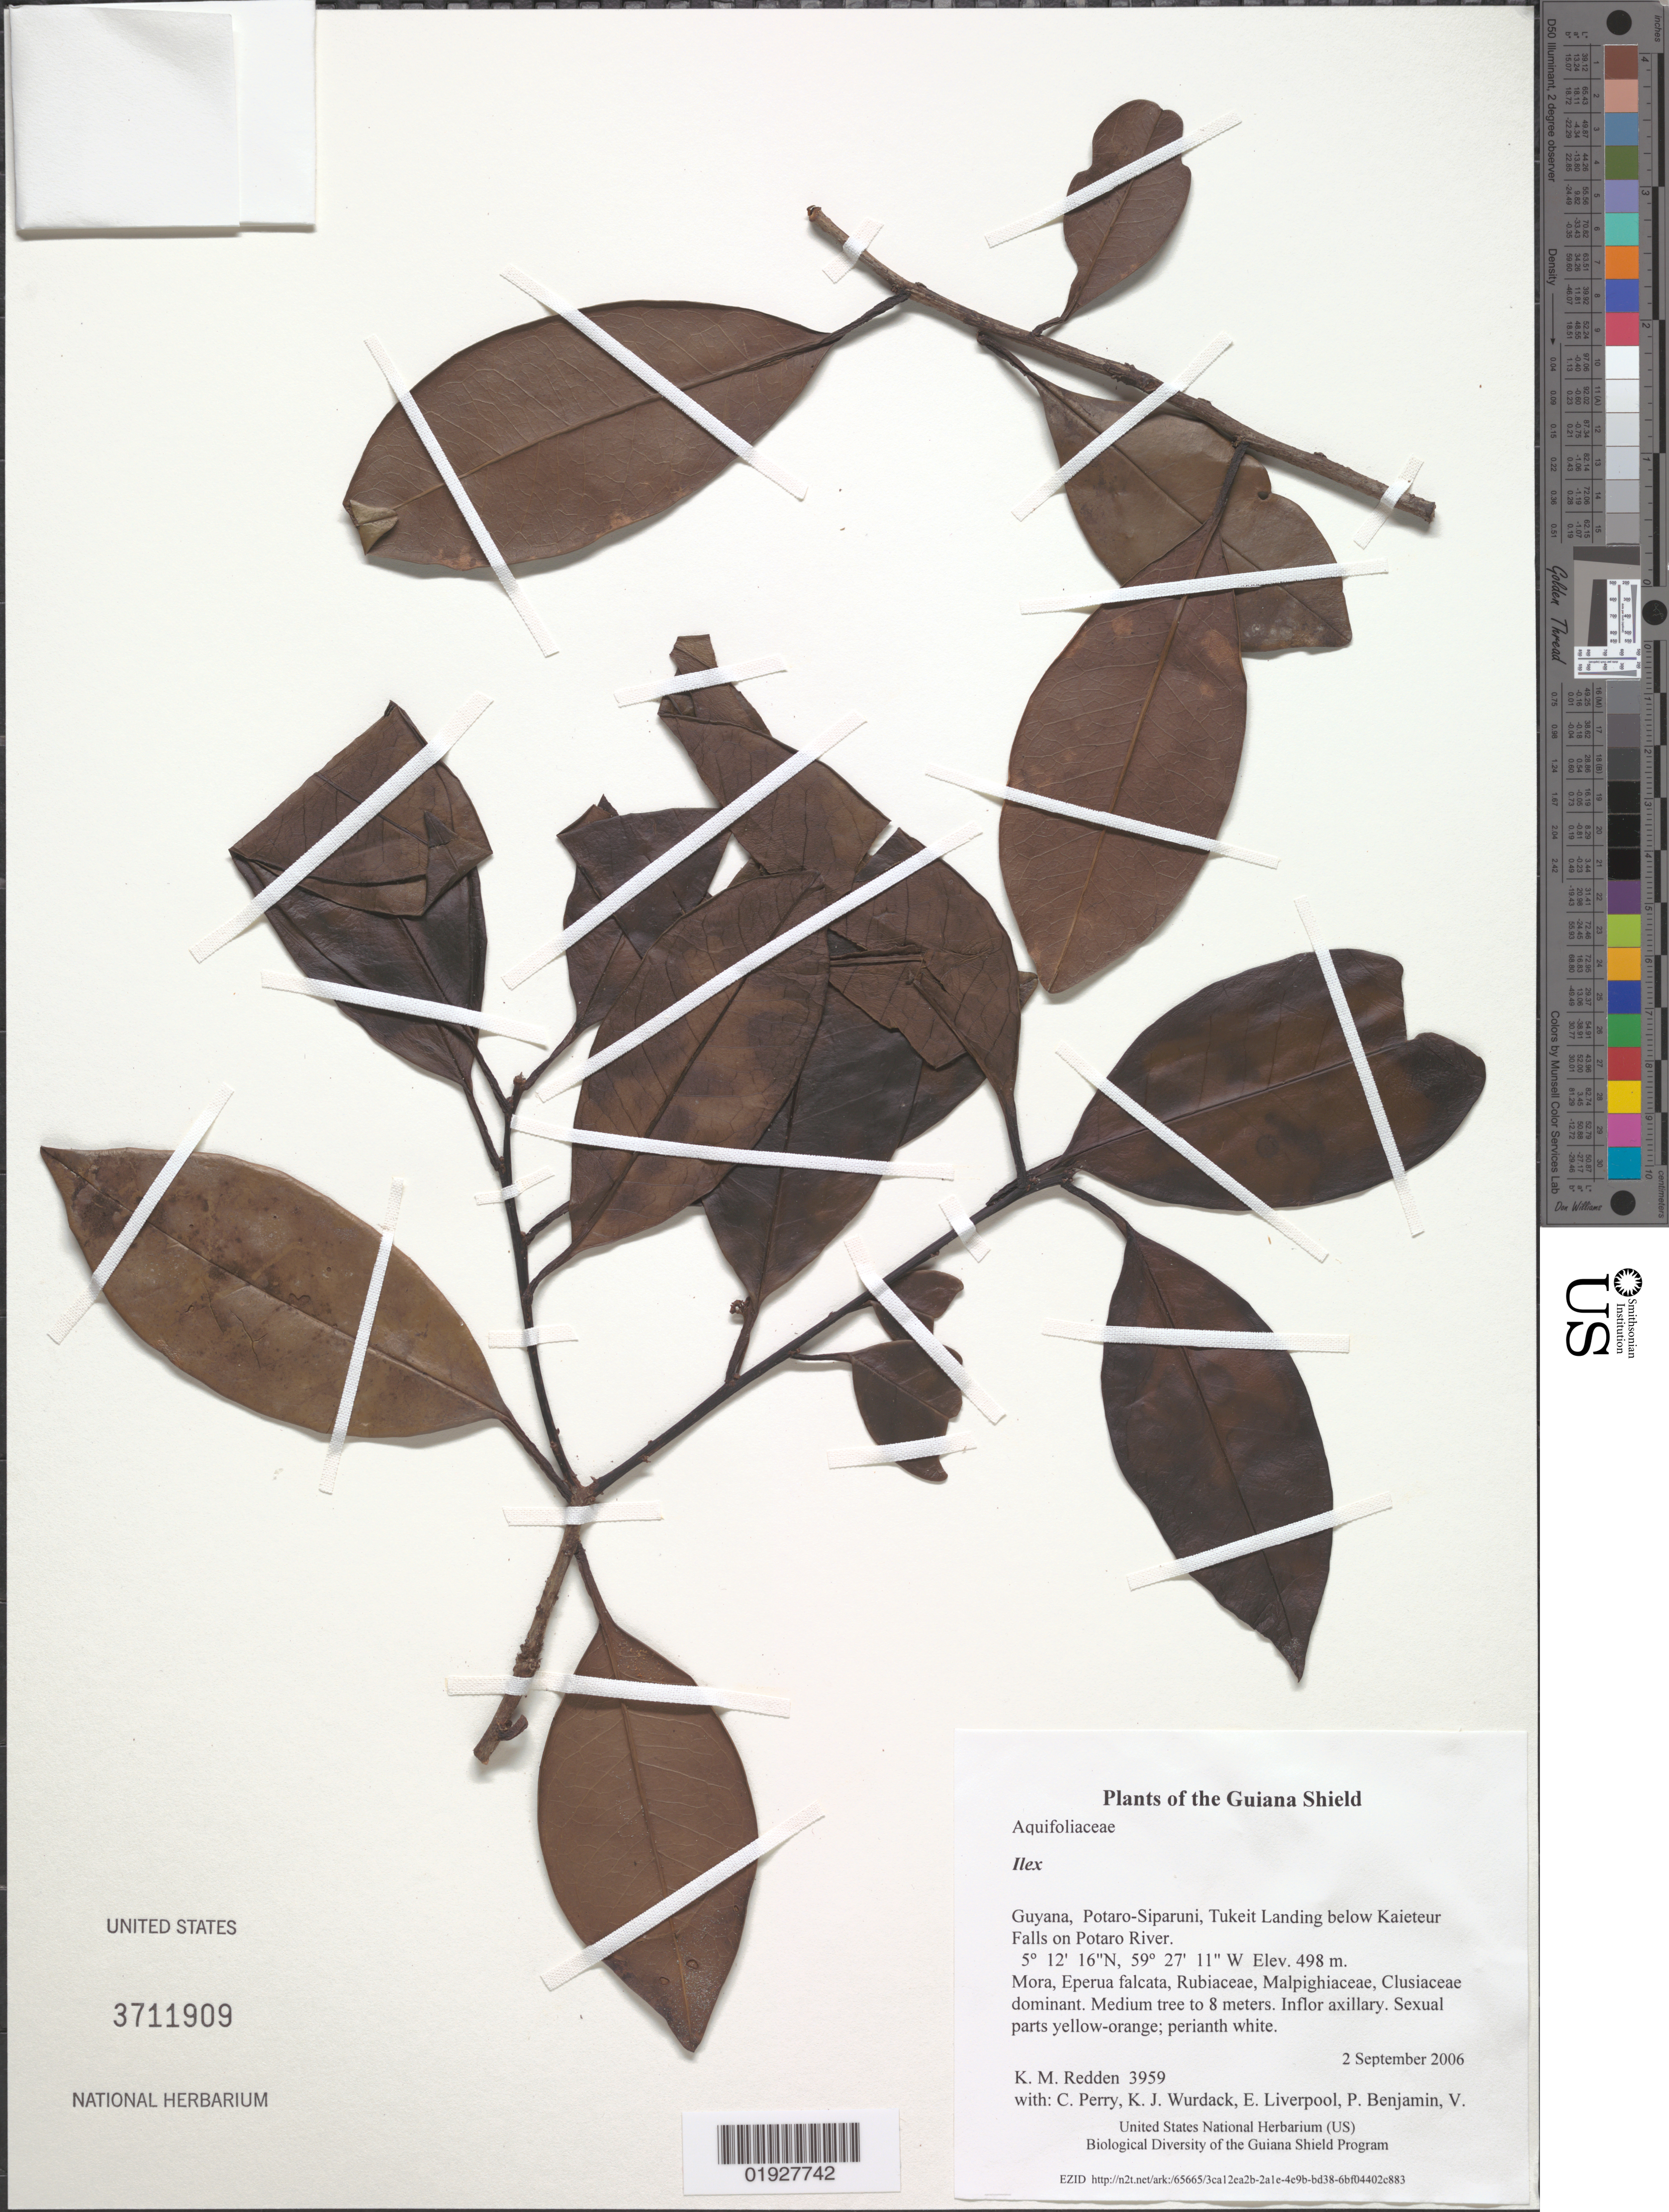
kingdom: Plantae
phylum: Tracheophyta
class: Magnoliopsida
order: Aquifoliales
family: Aquifoliaceae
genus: Ilex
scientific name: Ilex sp.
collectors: K. M. Redden, C. Perry, K. Wurdack, E. Liverpool, P. Benjamin, V. Benjamin & C. E. Hinchliff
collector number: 3959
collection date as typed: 2 September 2006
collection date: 2006-09-02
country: Guyana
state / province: Potaro-Siparuni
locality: Tukeit Landing below Kaieteur Falls on Potaro River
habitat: Mora, Eperua falcata, Rubiaceae, Malpighiaceae, Clusiaceae dominant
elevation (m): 498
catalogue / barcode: US 3711909